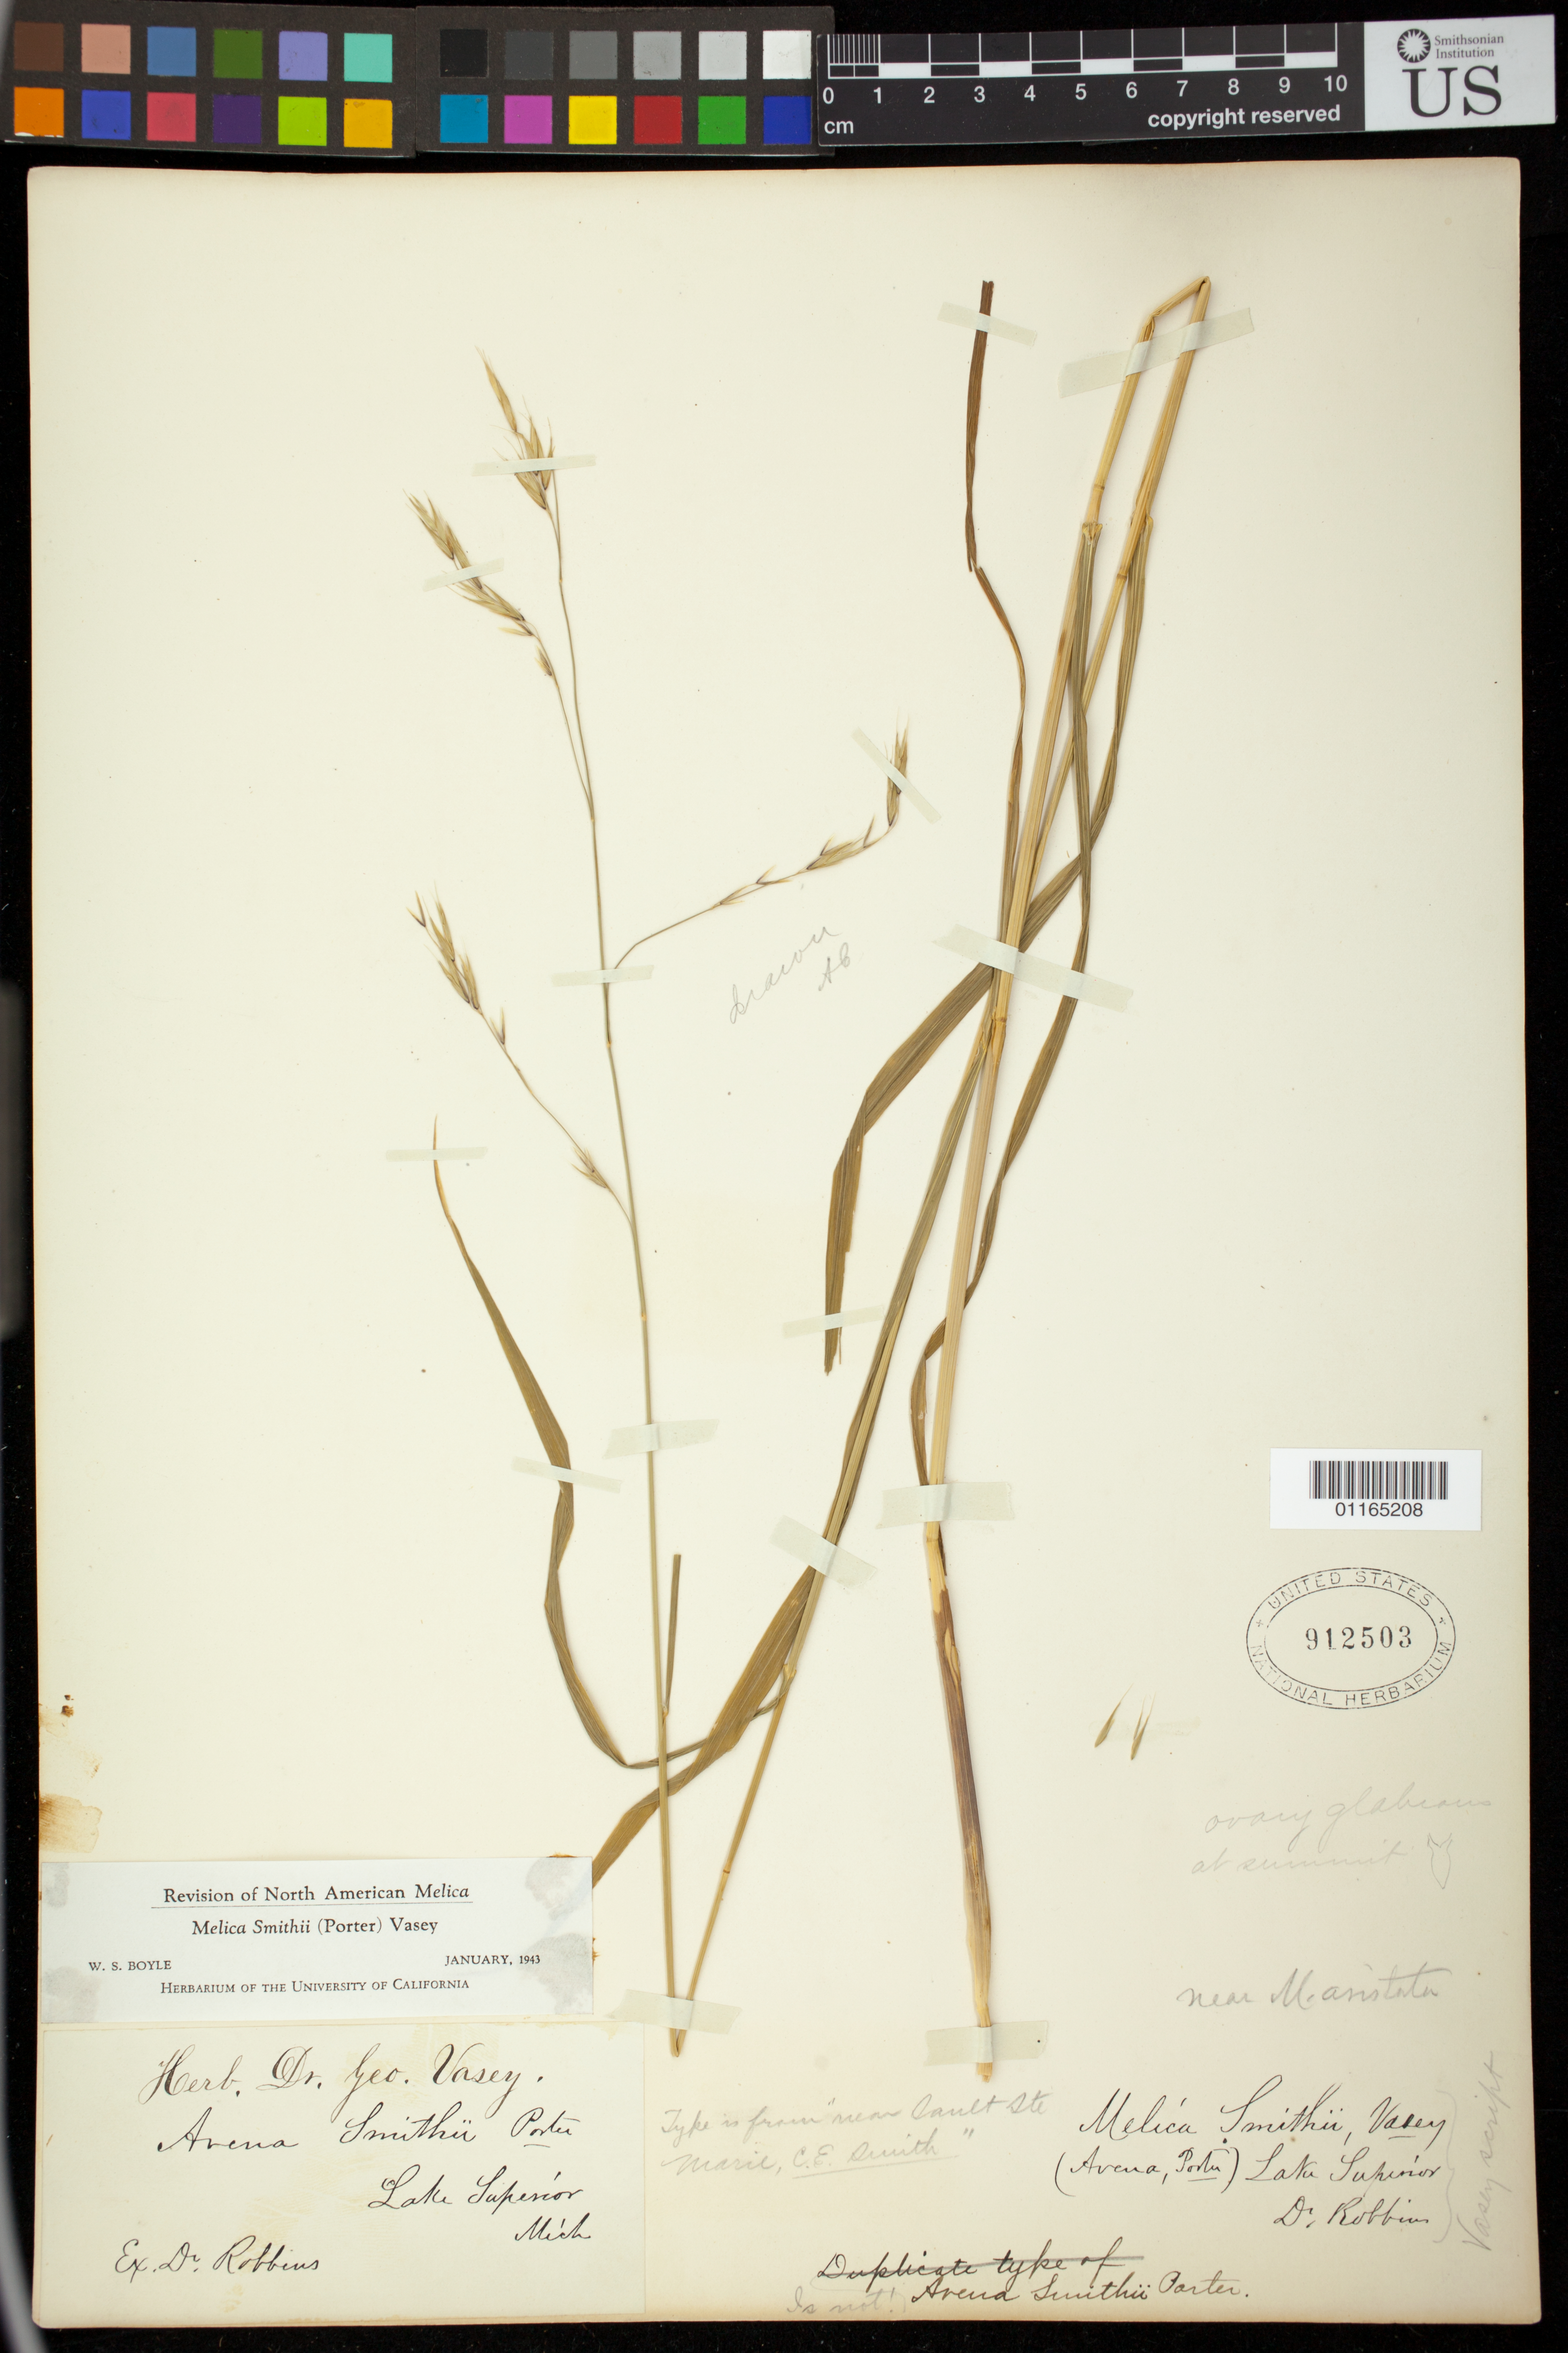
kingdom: Plantae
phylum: Tracheophyta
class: Liliopsida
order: Poales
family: Poaceae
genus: Avena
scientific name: Avena smithii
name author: Porter ex A. Gray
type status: Possible Type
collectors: J. W. Robbins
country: United States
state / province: Michigan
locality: Lake Superior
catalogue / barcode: US 912503